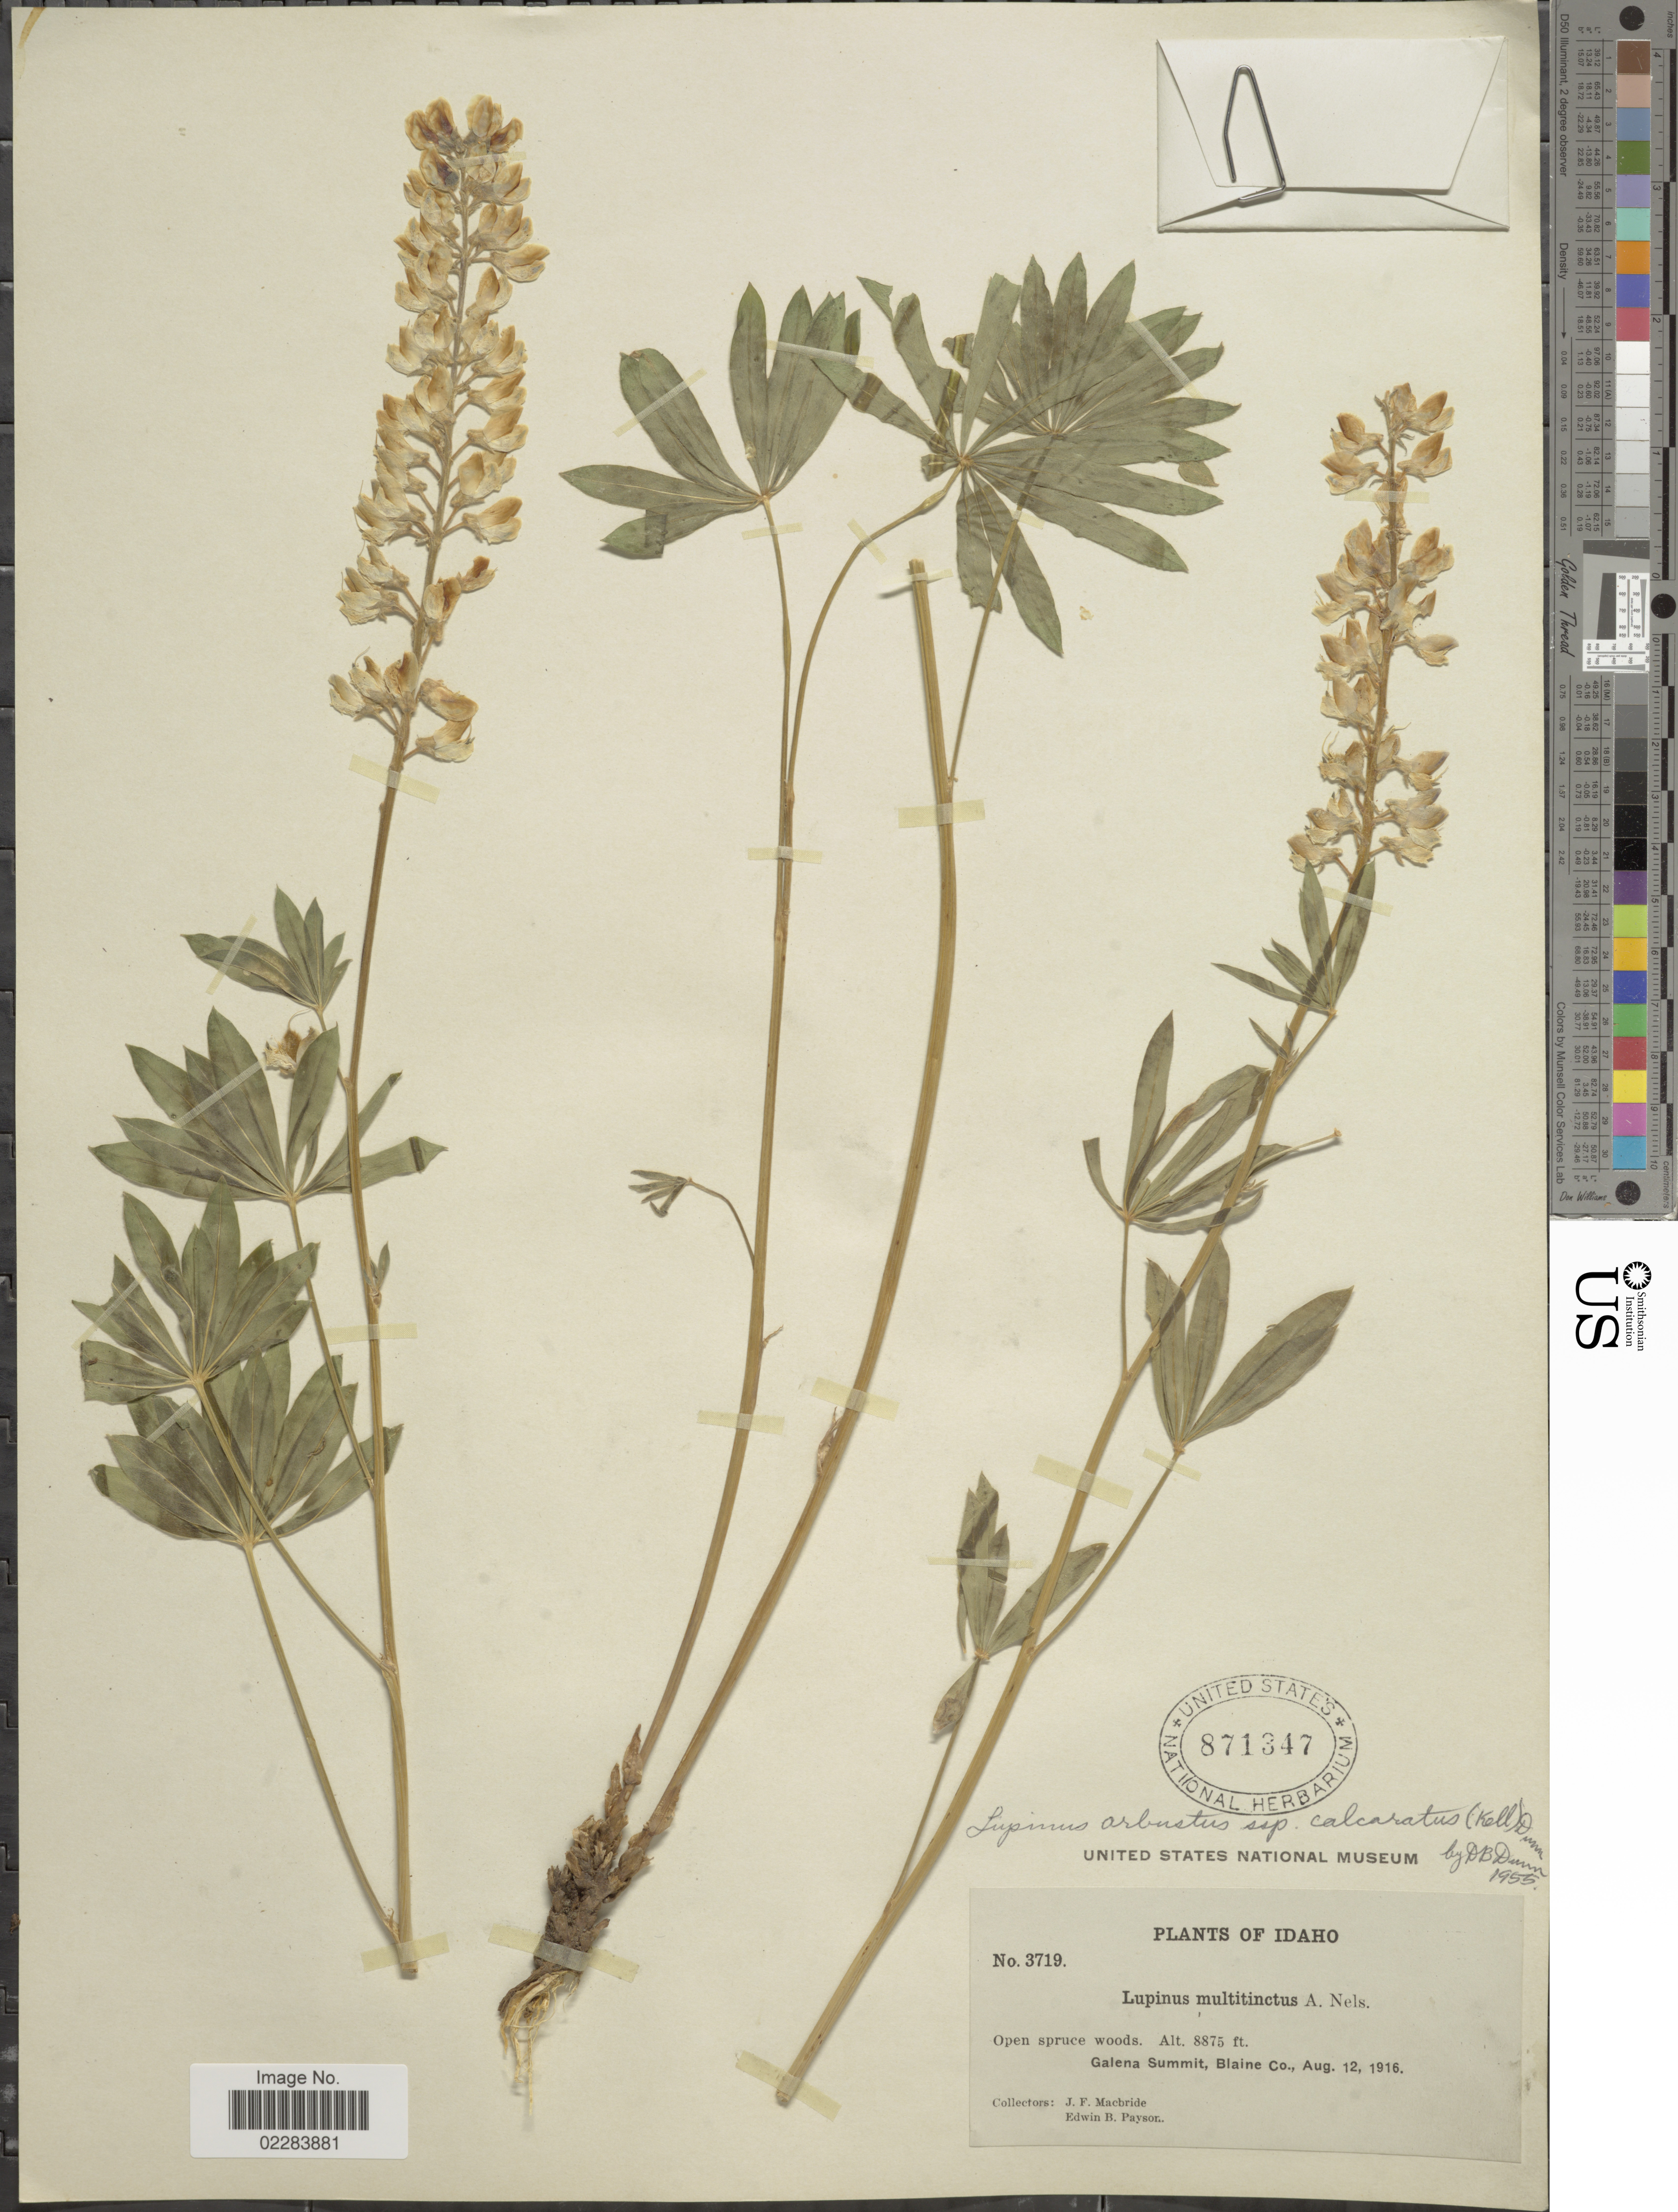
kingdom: Plantae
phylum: Tracheophyta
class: Magnoliopsida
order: Fabales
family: Fabaceae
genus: Lupinus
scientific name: Lupinus arbustus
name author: Lindl.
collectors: J. F. Macbride & E. B. Payson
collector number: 3719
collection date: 1916-08-12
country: United States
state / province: Idaho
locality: Open spruce woods. Galena Summit, Blaine Co.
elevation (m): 2705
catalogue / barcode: US 871347